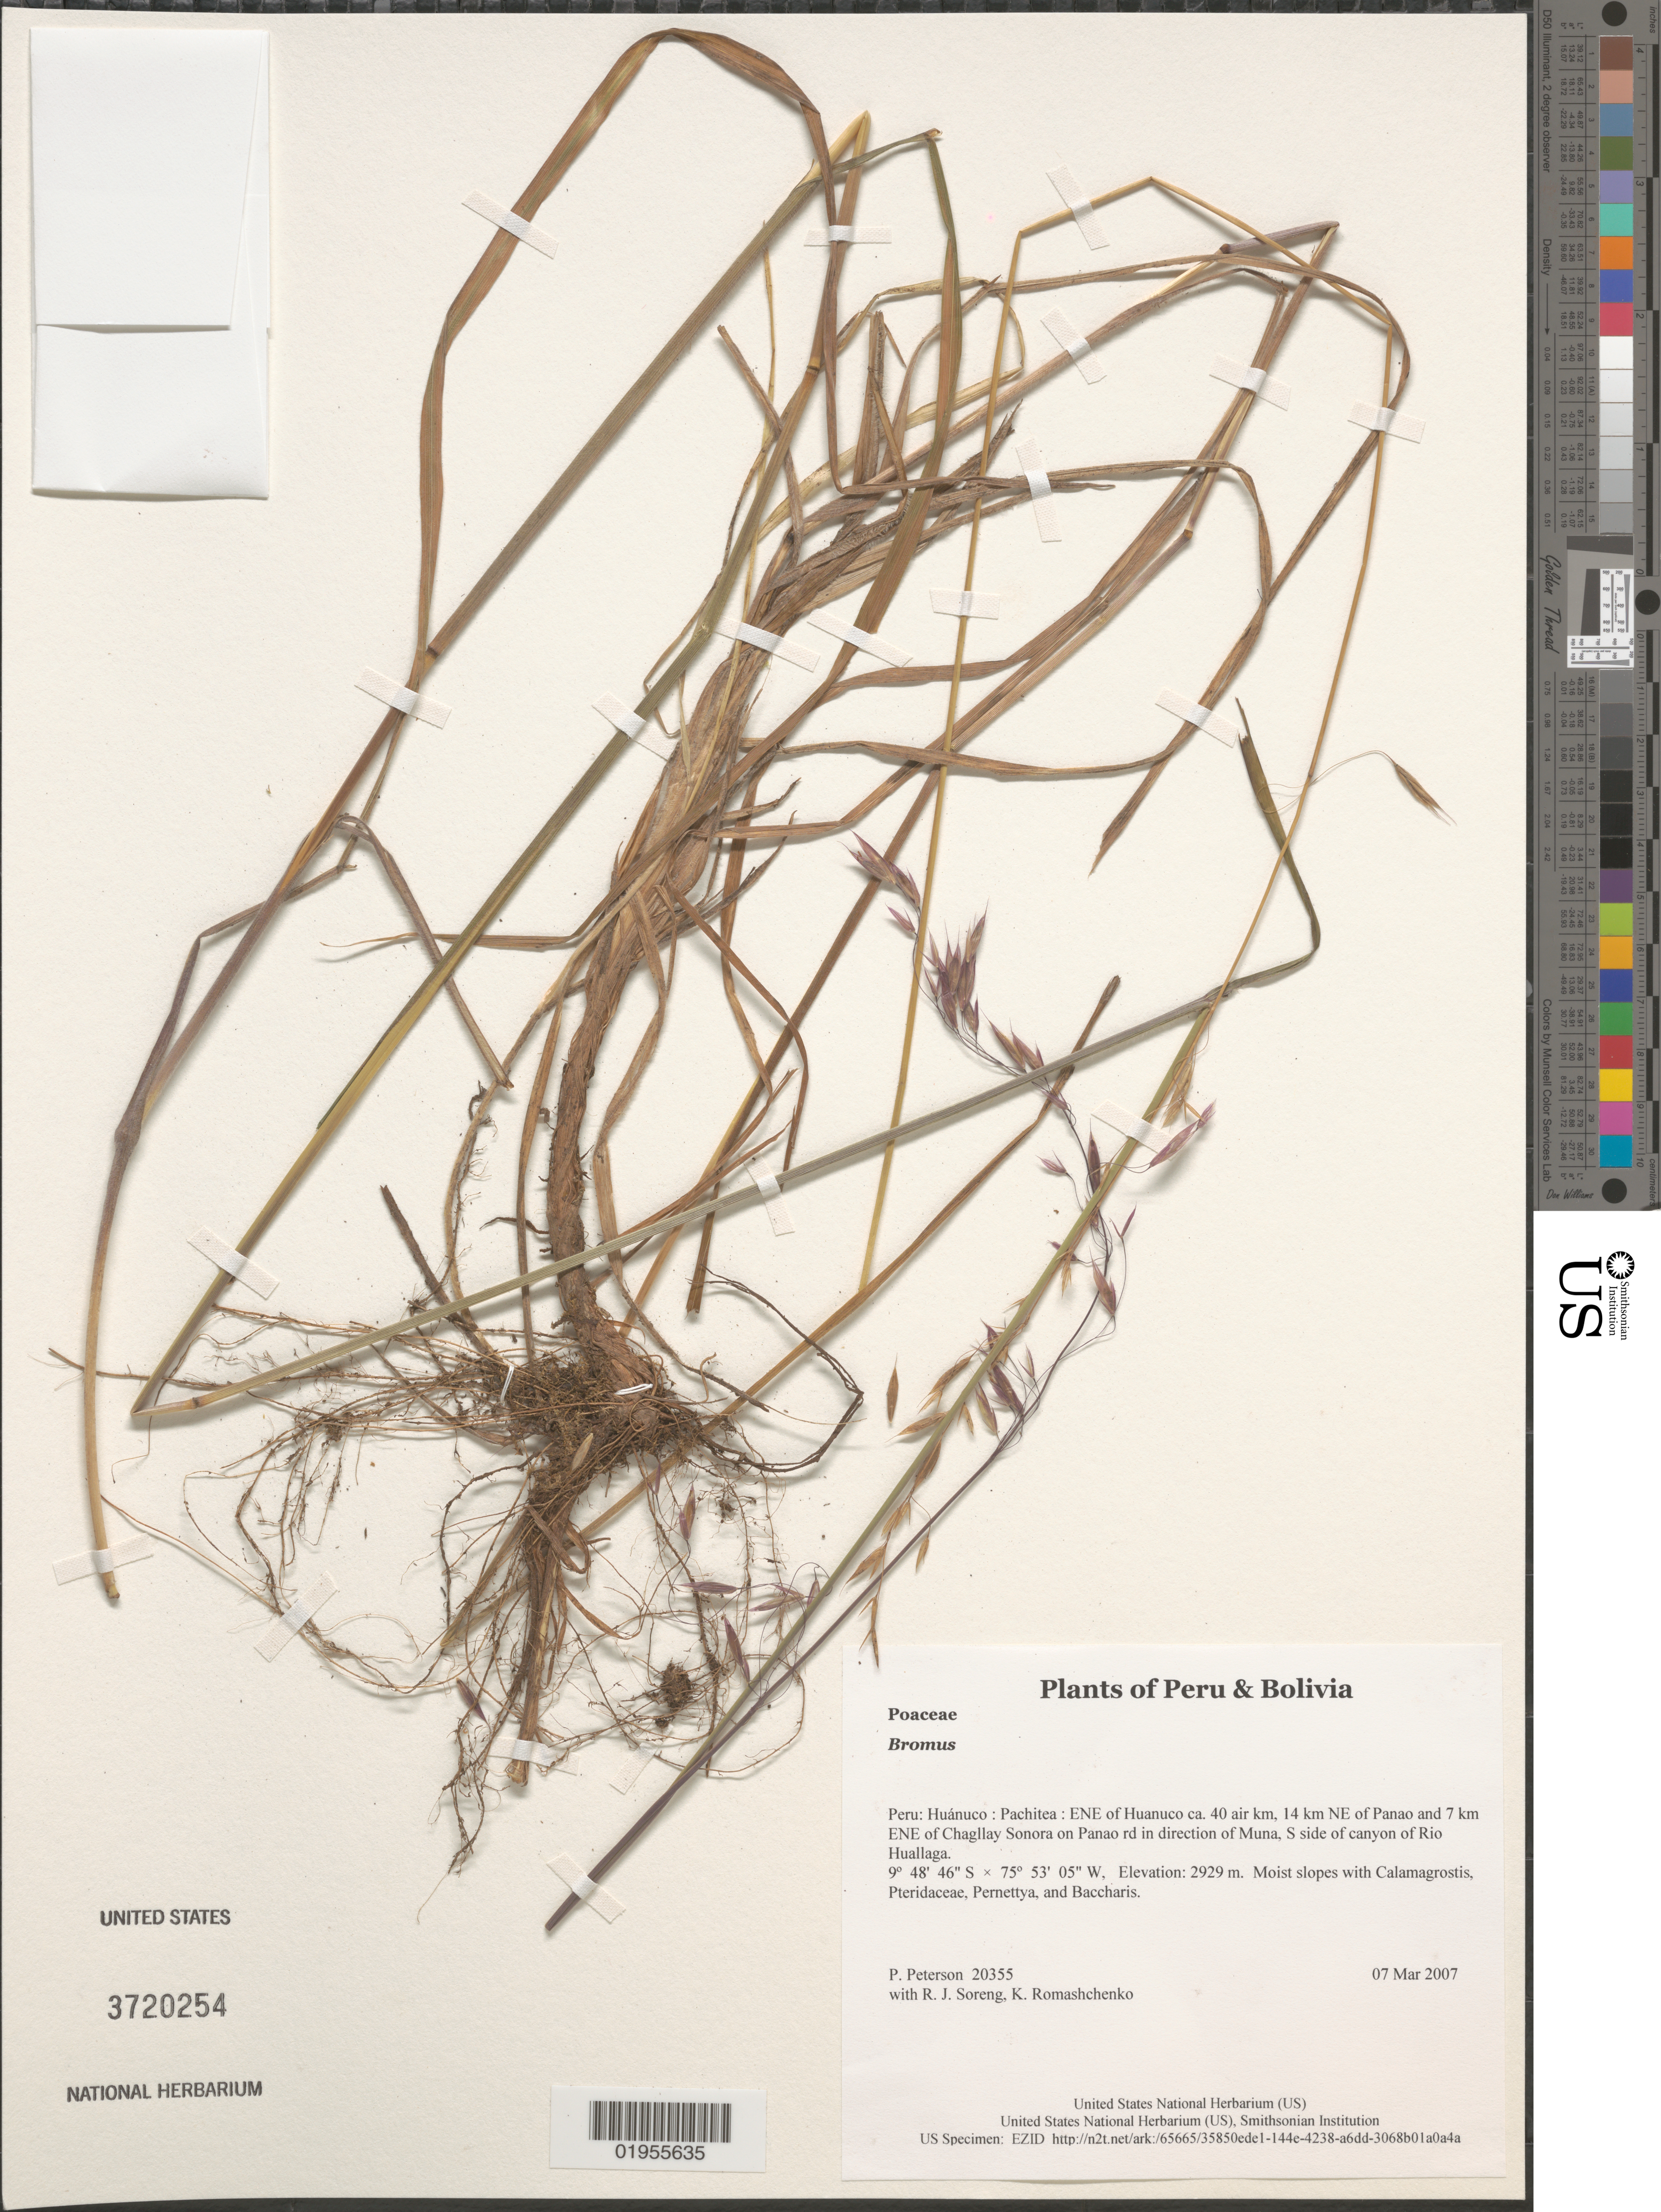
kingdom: Plantae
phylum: Tracheophyta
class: Liliopsida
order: Poales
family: Poaceae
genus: Bromus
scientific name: Bromus sp.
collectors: P. M. Peterson, R. J. Soreng & K. Romashchenko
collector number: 20355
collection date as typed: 07 Mar 2007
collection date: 2007-03-07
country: Peru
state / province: Huánuco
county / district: Pachitea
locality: ENE of Huanuco ca. 40 air km, 14 km NE of Panao and 7 km ENE of Chagllay Sonora on Panao rd in direction of Muna, S side of canyon of Rio Huallaga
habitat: Moist slopes with Calamagrostis, Pteridaceae, Pernettya, and Baccharis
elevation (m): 2929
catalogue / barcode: US 3720254